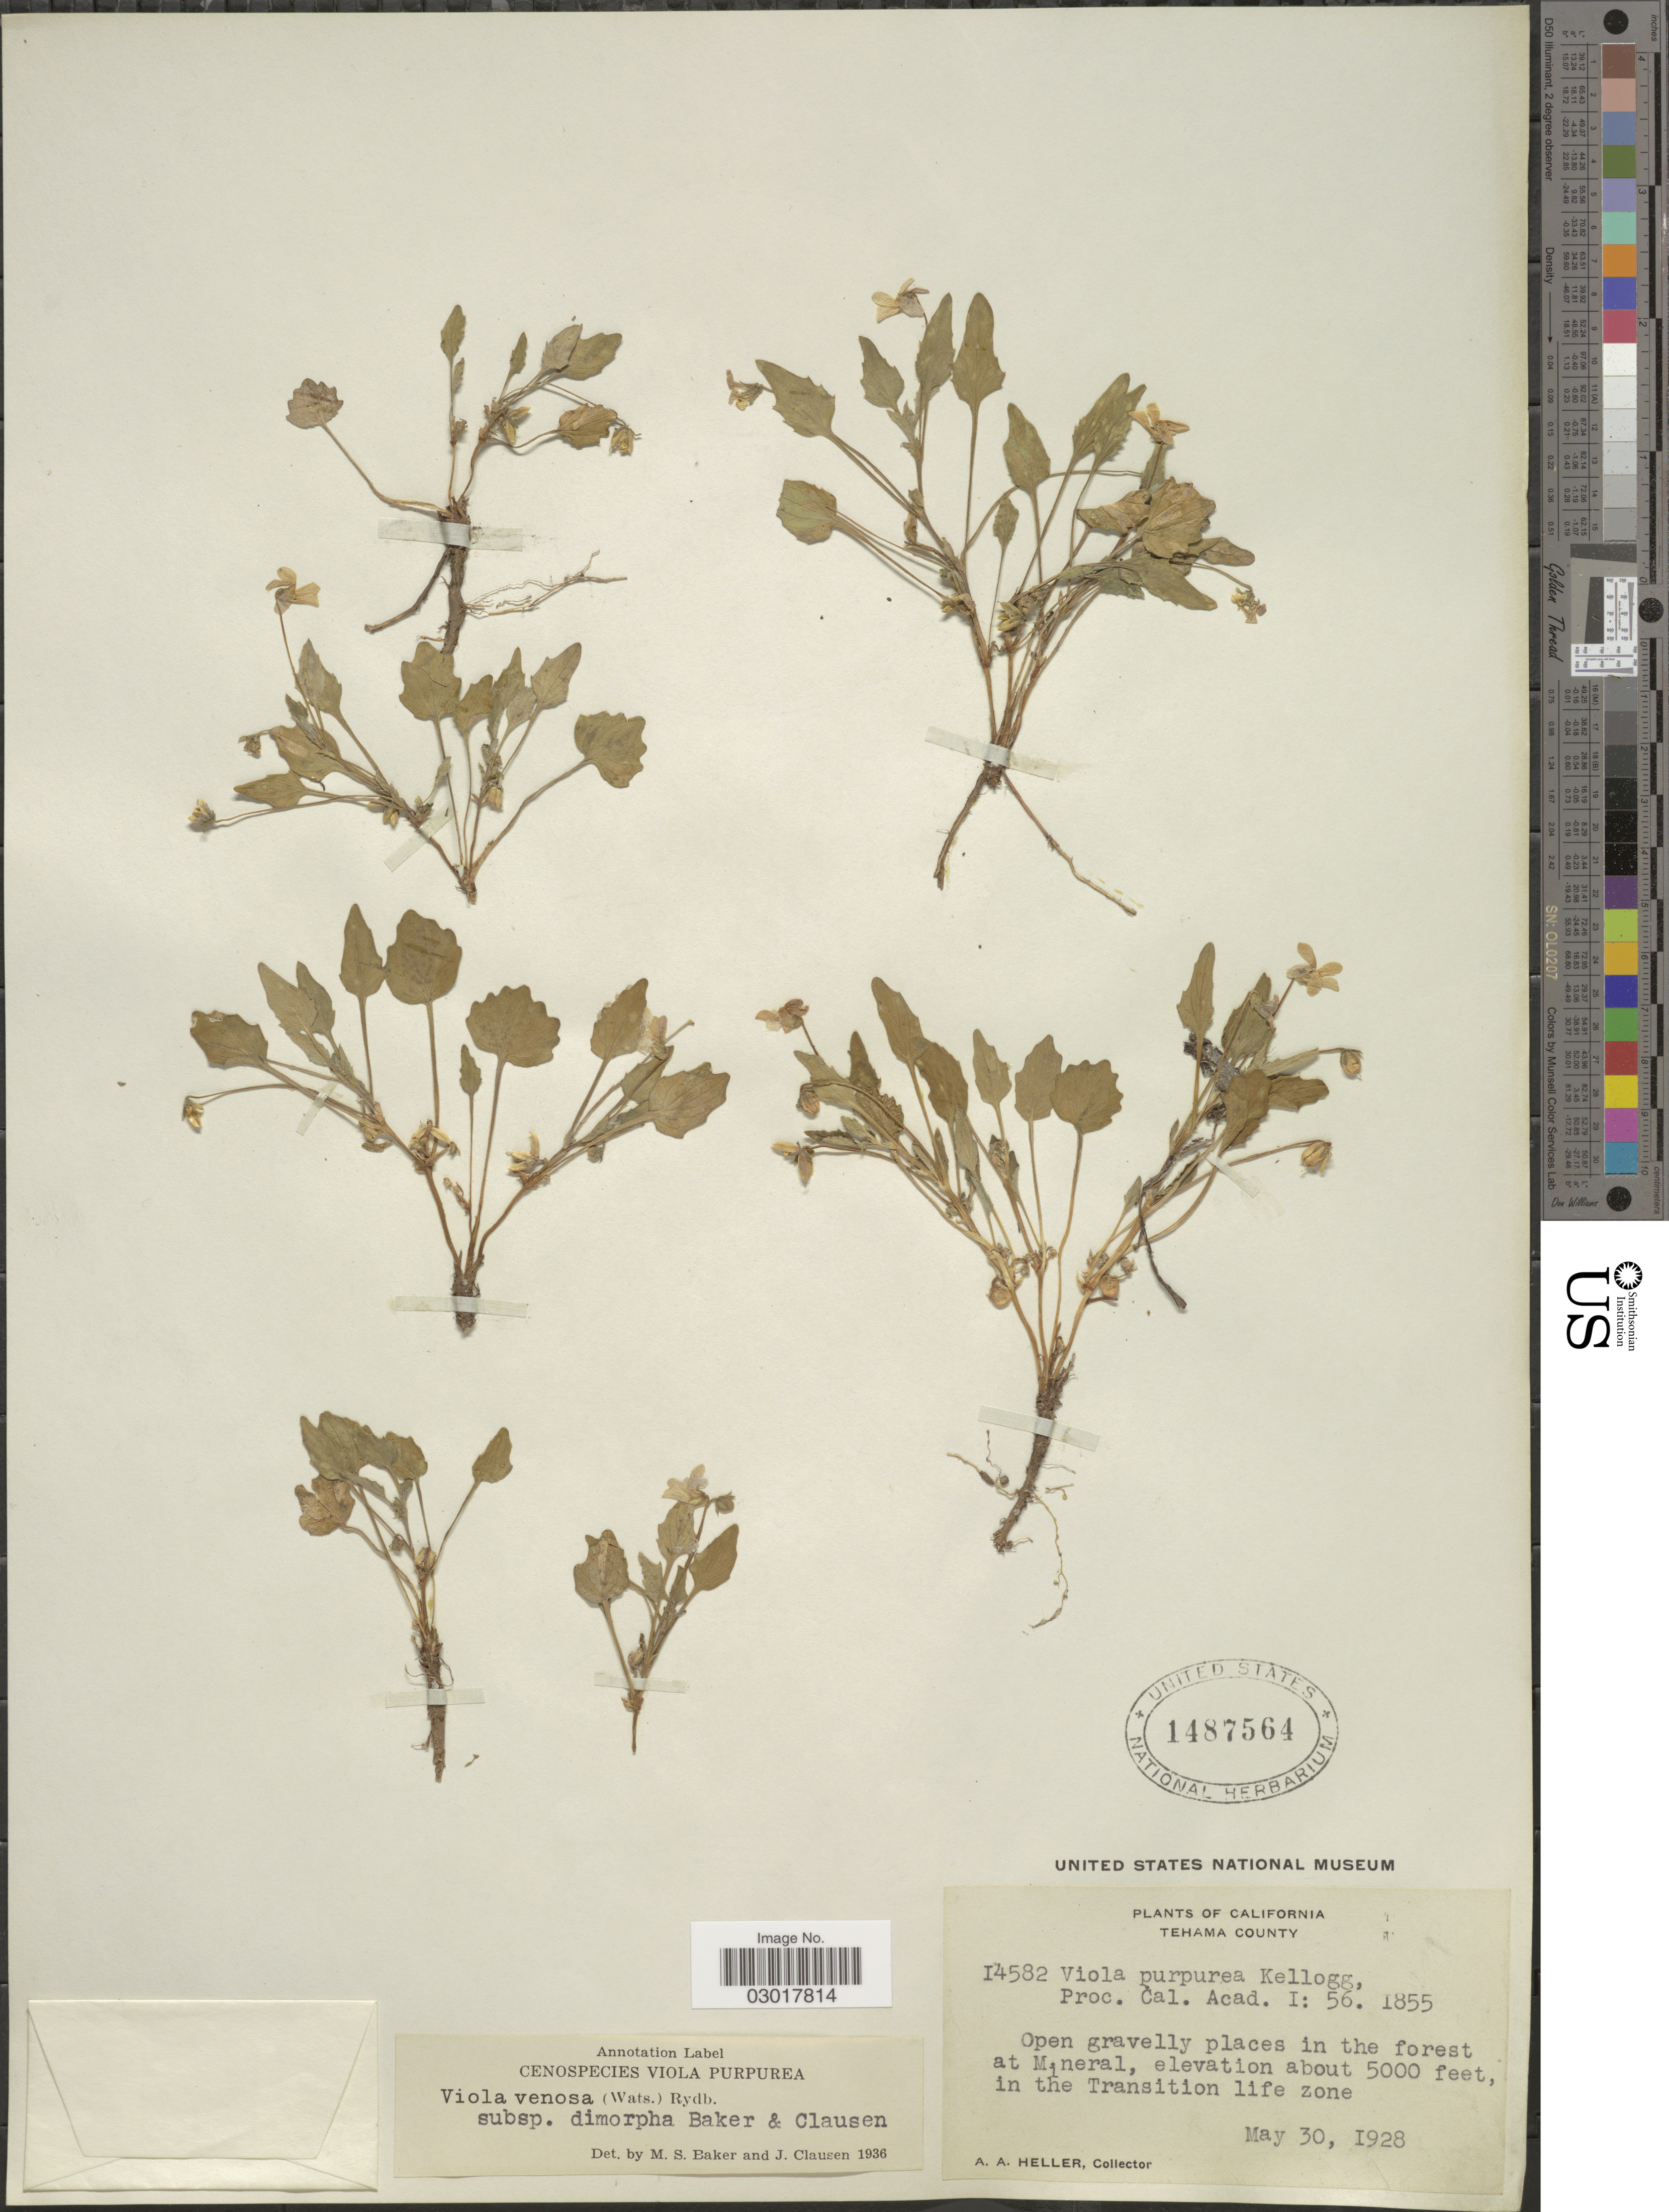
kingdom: Plantae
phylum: Tracheophyta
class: Magnoliopsida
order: Malpighiales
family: Violaceae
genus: Viola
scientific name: Viola venosa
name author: (S. Watson) Rydb.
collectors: A. A. Heller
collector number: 14582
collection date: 1928-05-30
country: United States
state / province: California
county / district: Tehama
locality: Tehama County. Open gravelly places in the forest at Mineral.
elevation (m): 1524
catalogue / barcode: US 1487564